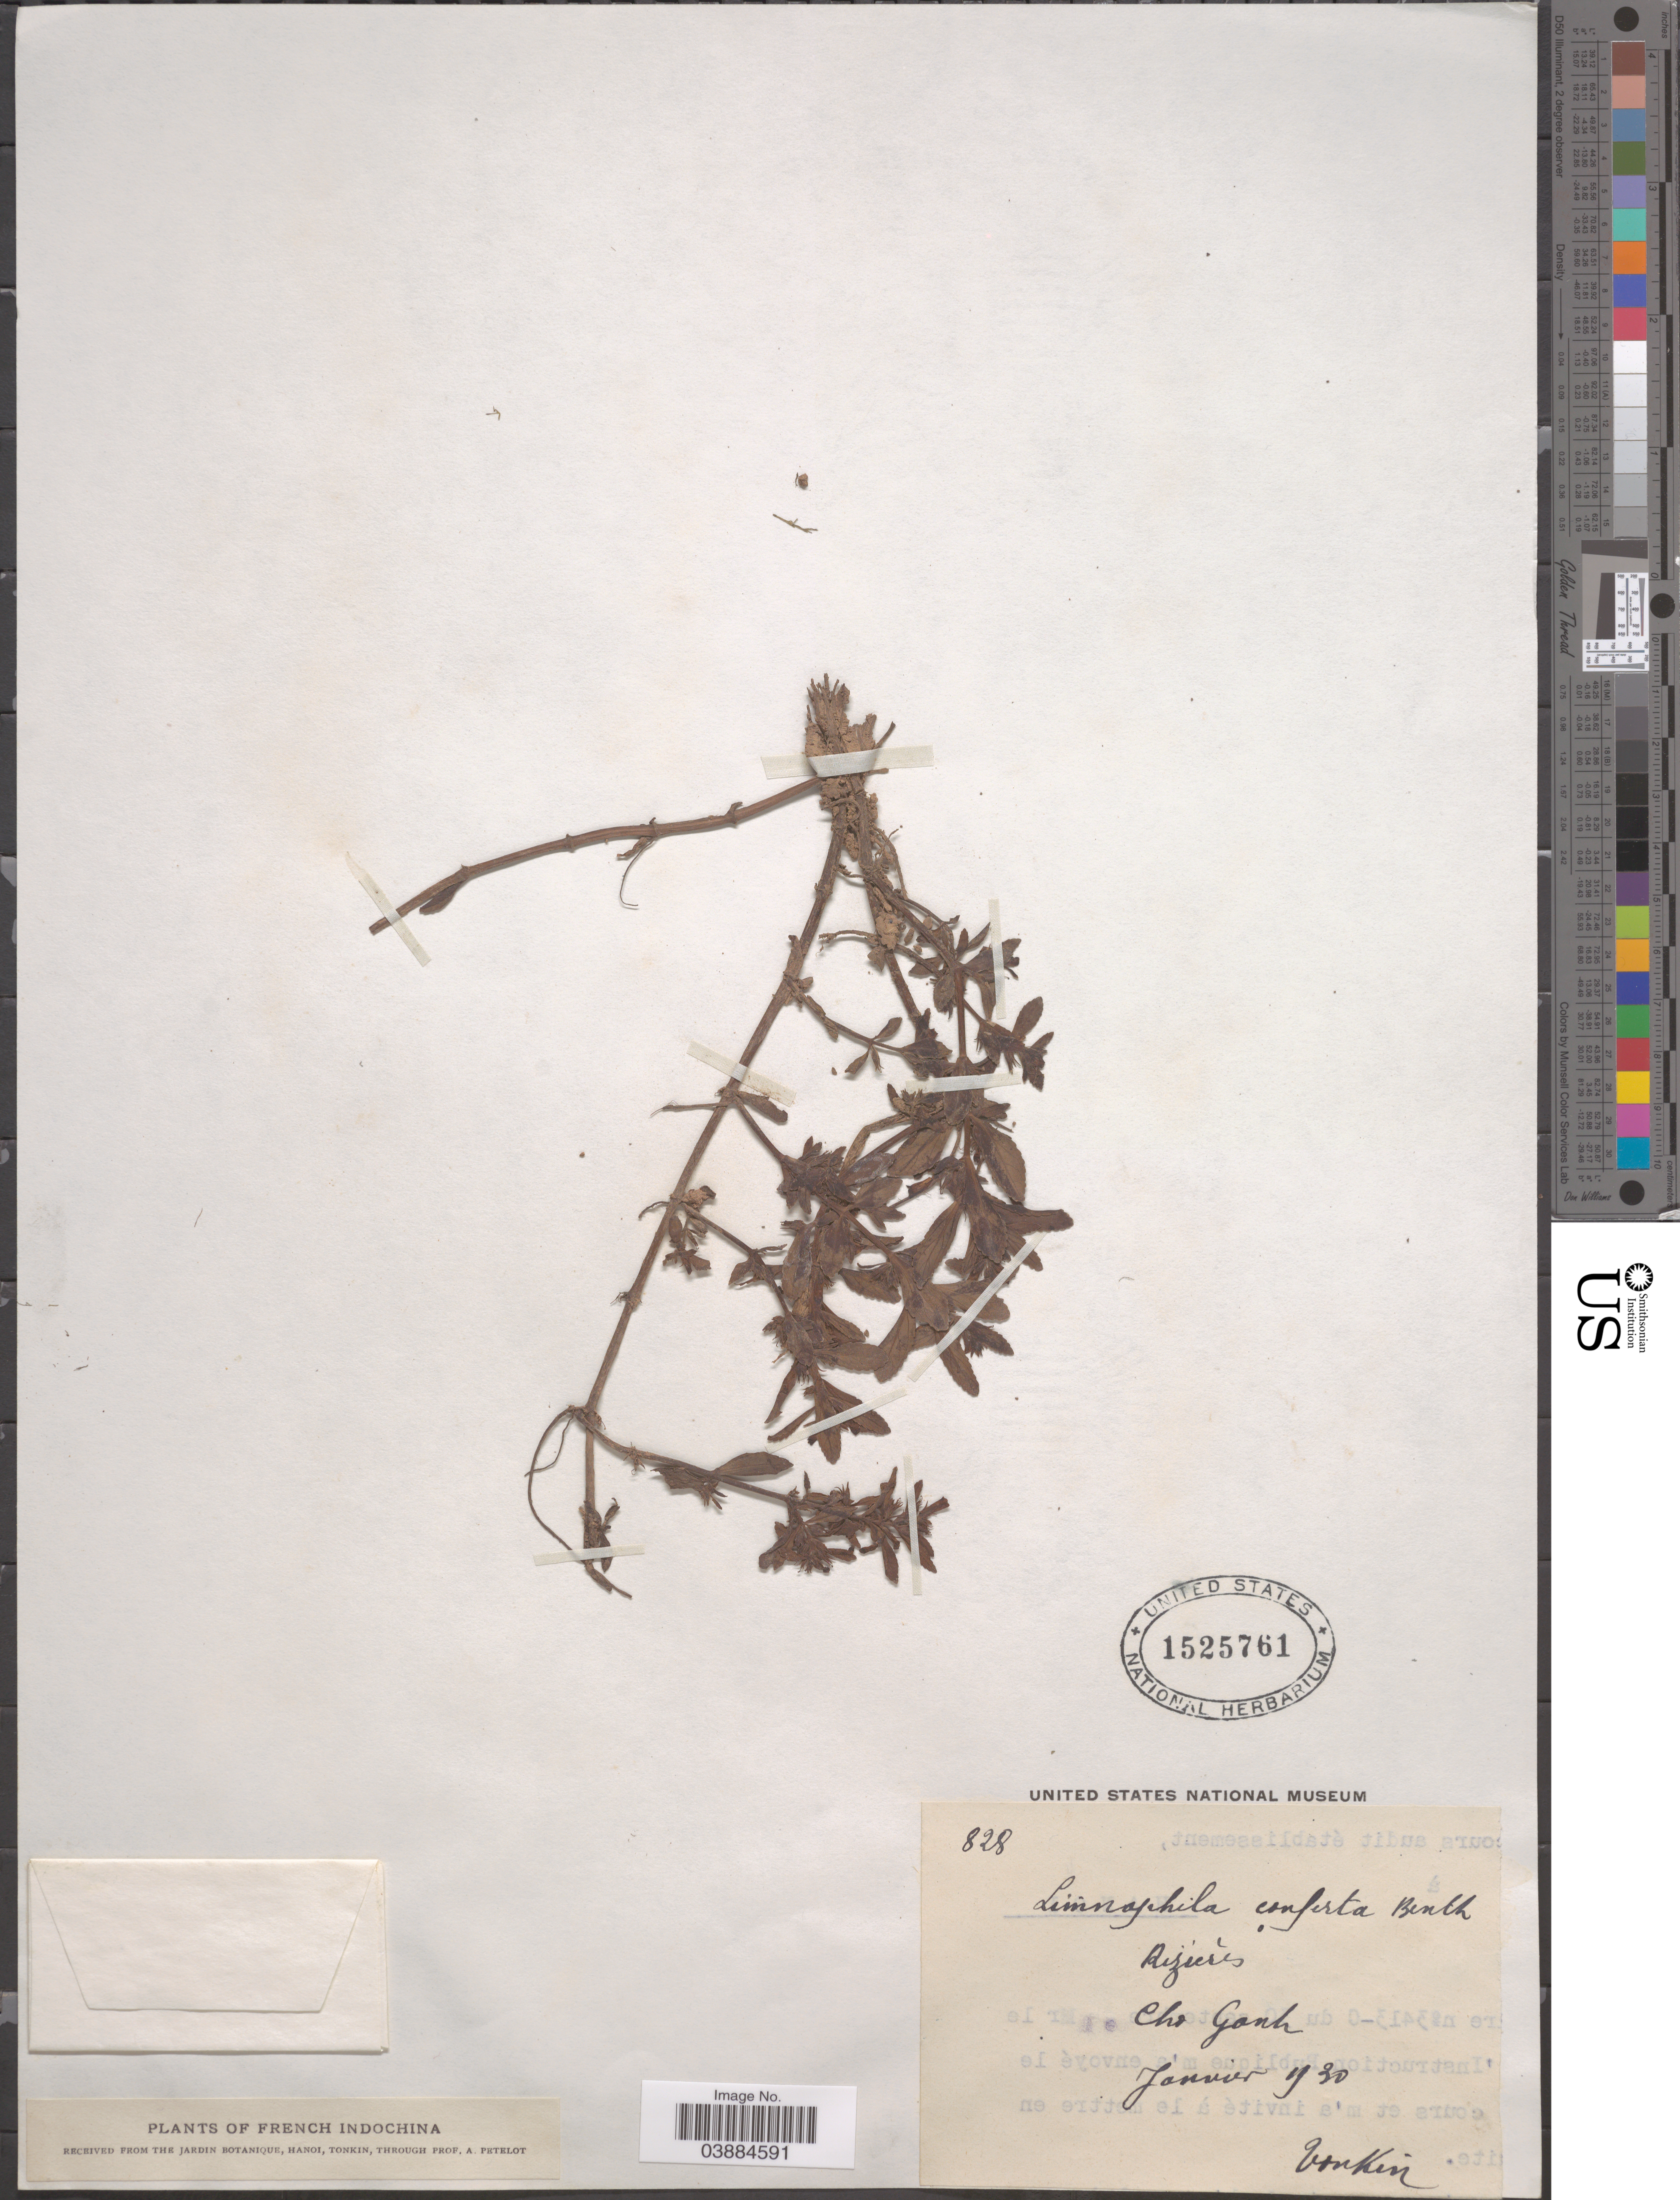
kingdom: Plantae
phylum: Tracheophyta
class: Magnoliopsida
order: Lamiales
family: Plantaginaceae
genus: Limnophila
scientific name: Limnophila repens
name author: (Benth.) Benth.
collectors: P. A. Pételot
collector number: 828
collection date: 1930-01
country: Vietnam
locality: French Indochina. Cho Ganh.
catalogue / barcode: US 1525761